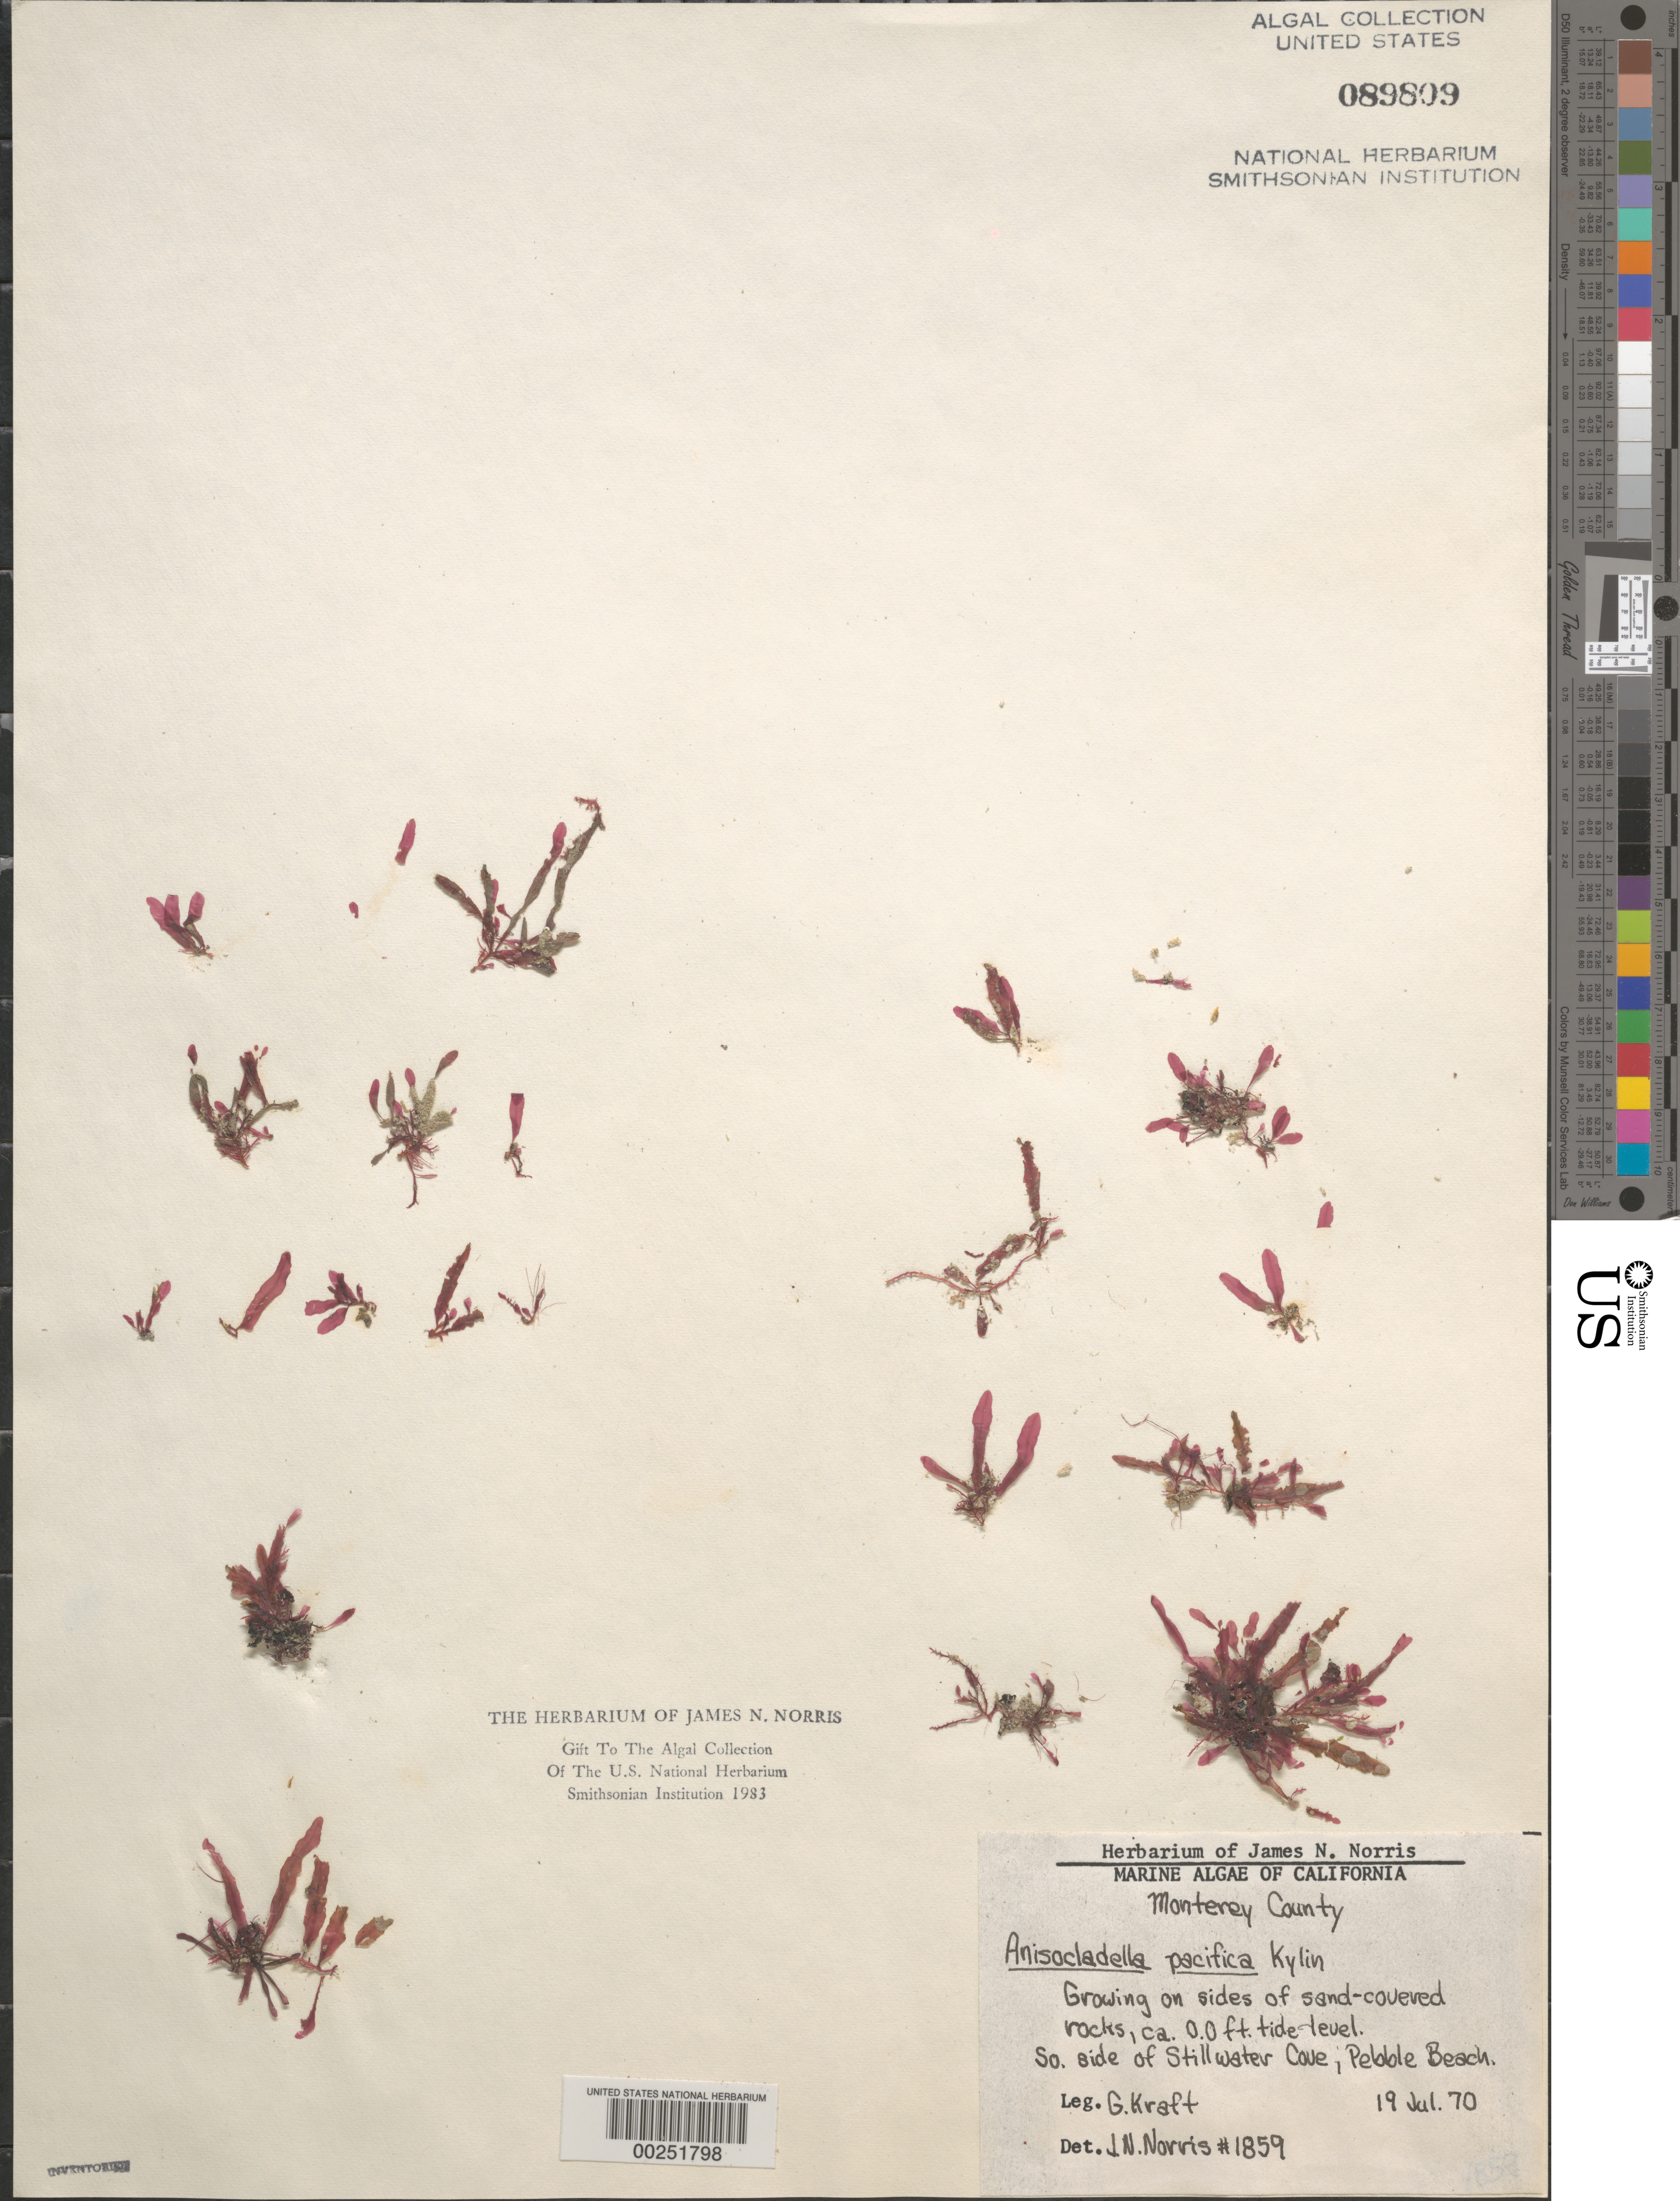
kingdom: Plantae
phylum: Rhodophyta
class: Florideophyceae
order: Ceramiales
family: Delesseriaceae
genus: Anisocladella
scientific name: Anisocladella pacifica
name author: Kylin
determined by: Norris, James N.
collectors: G. T. Kraft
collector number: JN-1859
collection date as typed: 19 Jul 1970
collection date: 1970-07-19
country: United States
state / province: California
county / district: Monterey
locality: Stillwater Cove, Pebble Beach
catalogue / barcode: US 89809